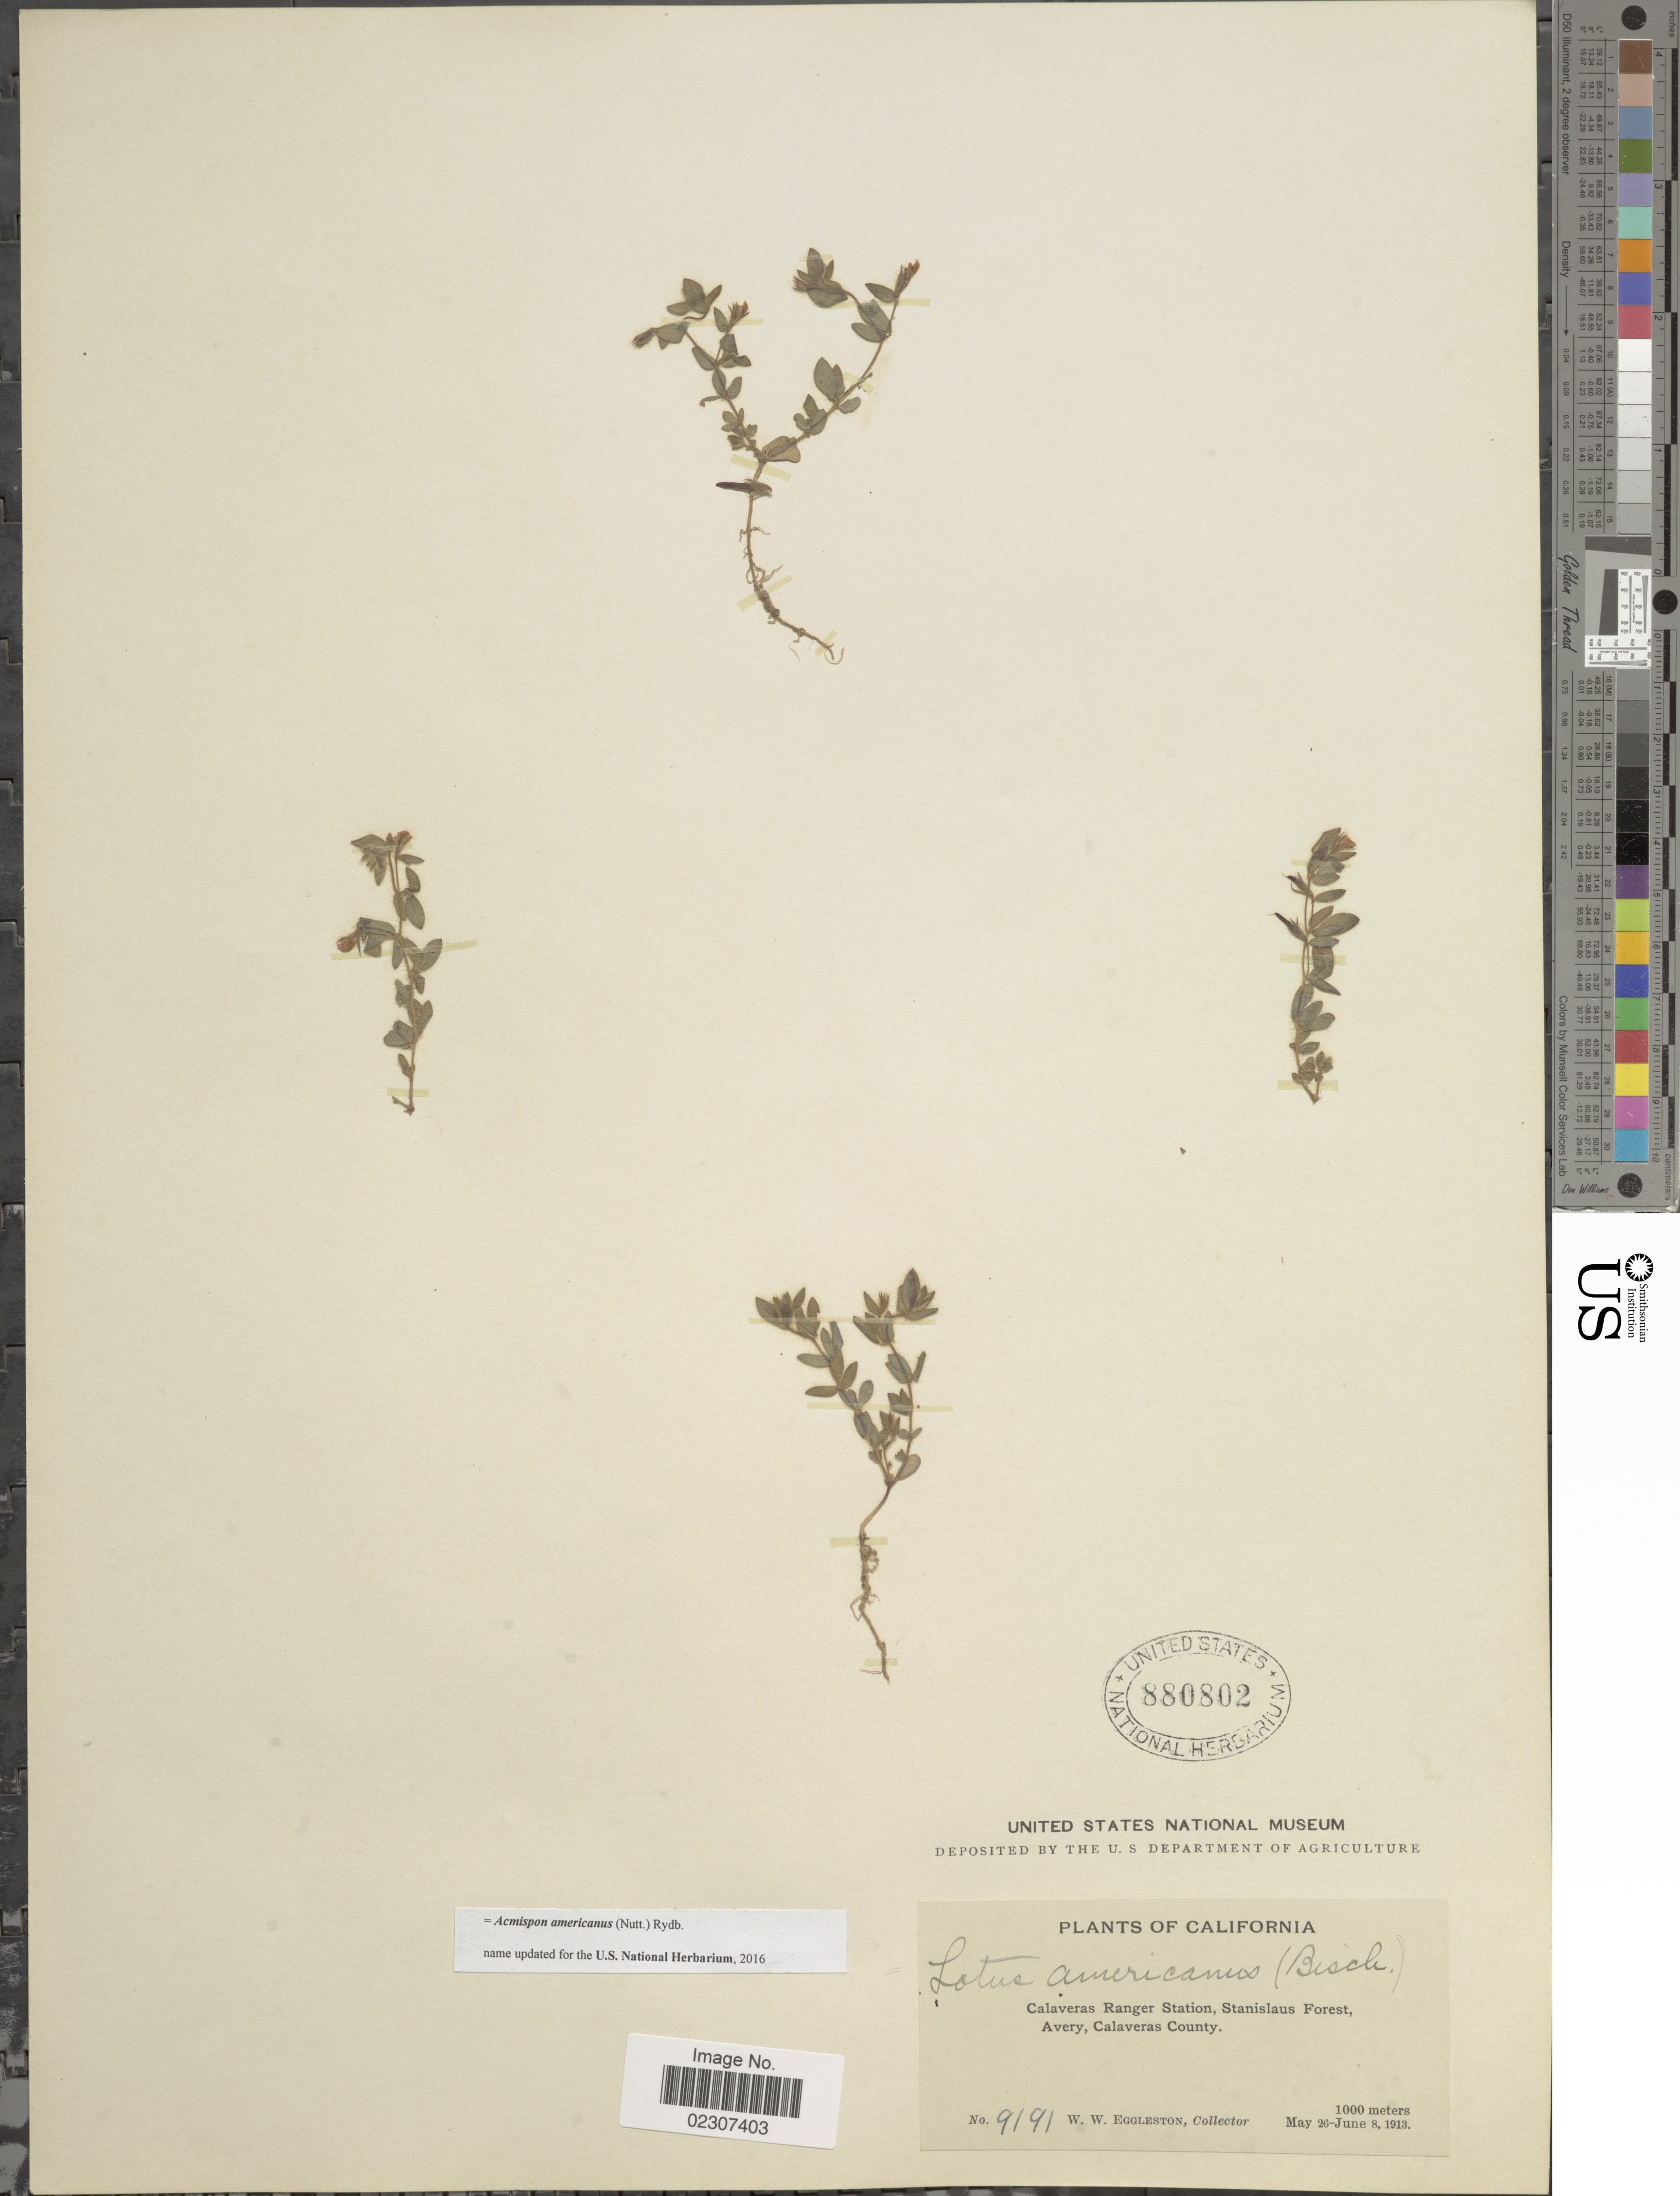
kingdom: Plantae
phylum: Tracheophyta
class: Magnoliopsida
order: Fabales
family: Fabaceae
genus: Acmispon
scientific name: Acmispon americanus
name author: (Nutt.) Rydb.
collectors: W. W. Eggleston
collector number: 9191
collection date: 1913-05-26/1913-06-08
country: United States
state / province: California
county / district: Calaveras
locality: California, Calaveras Ranger Station, Stanishaus Forest Avery, Calaveras County.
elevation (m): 1000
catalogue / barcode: US 880802